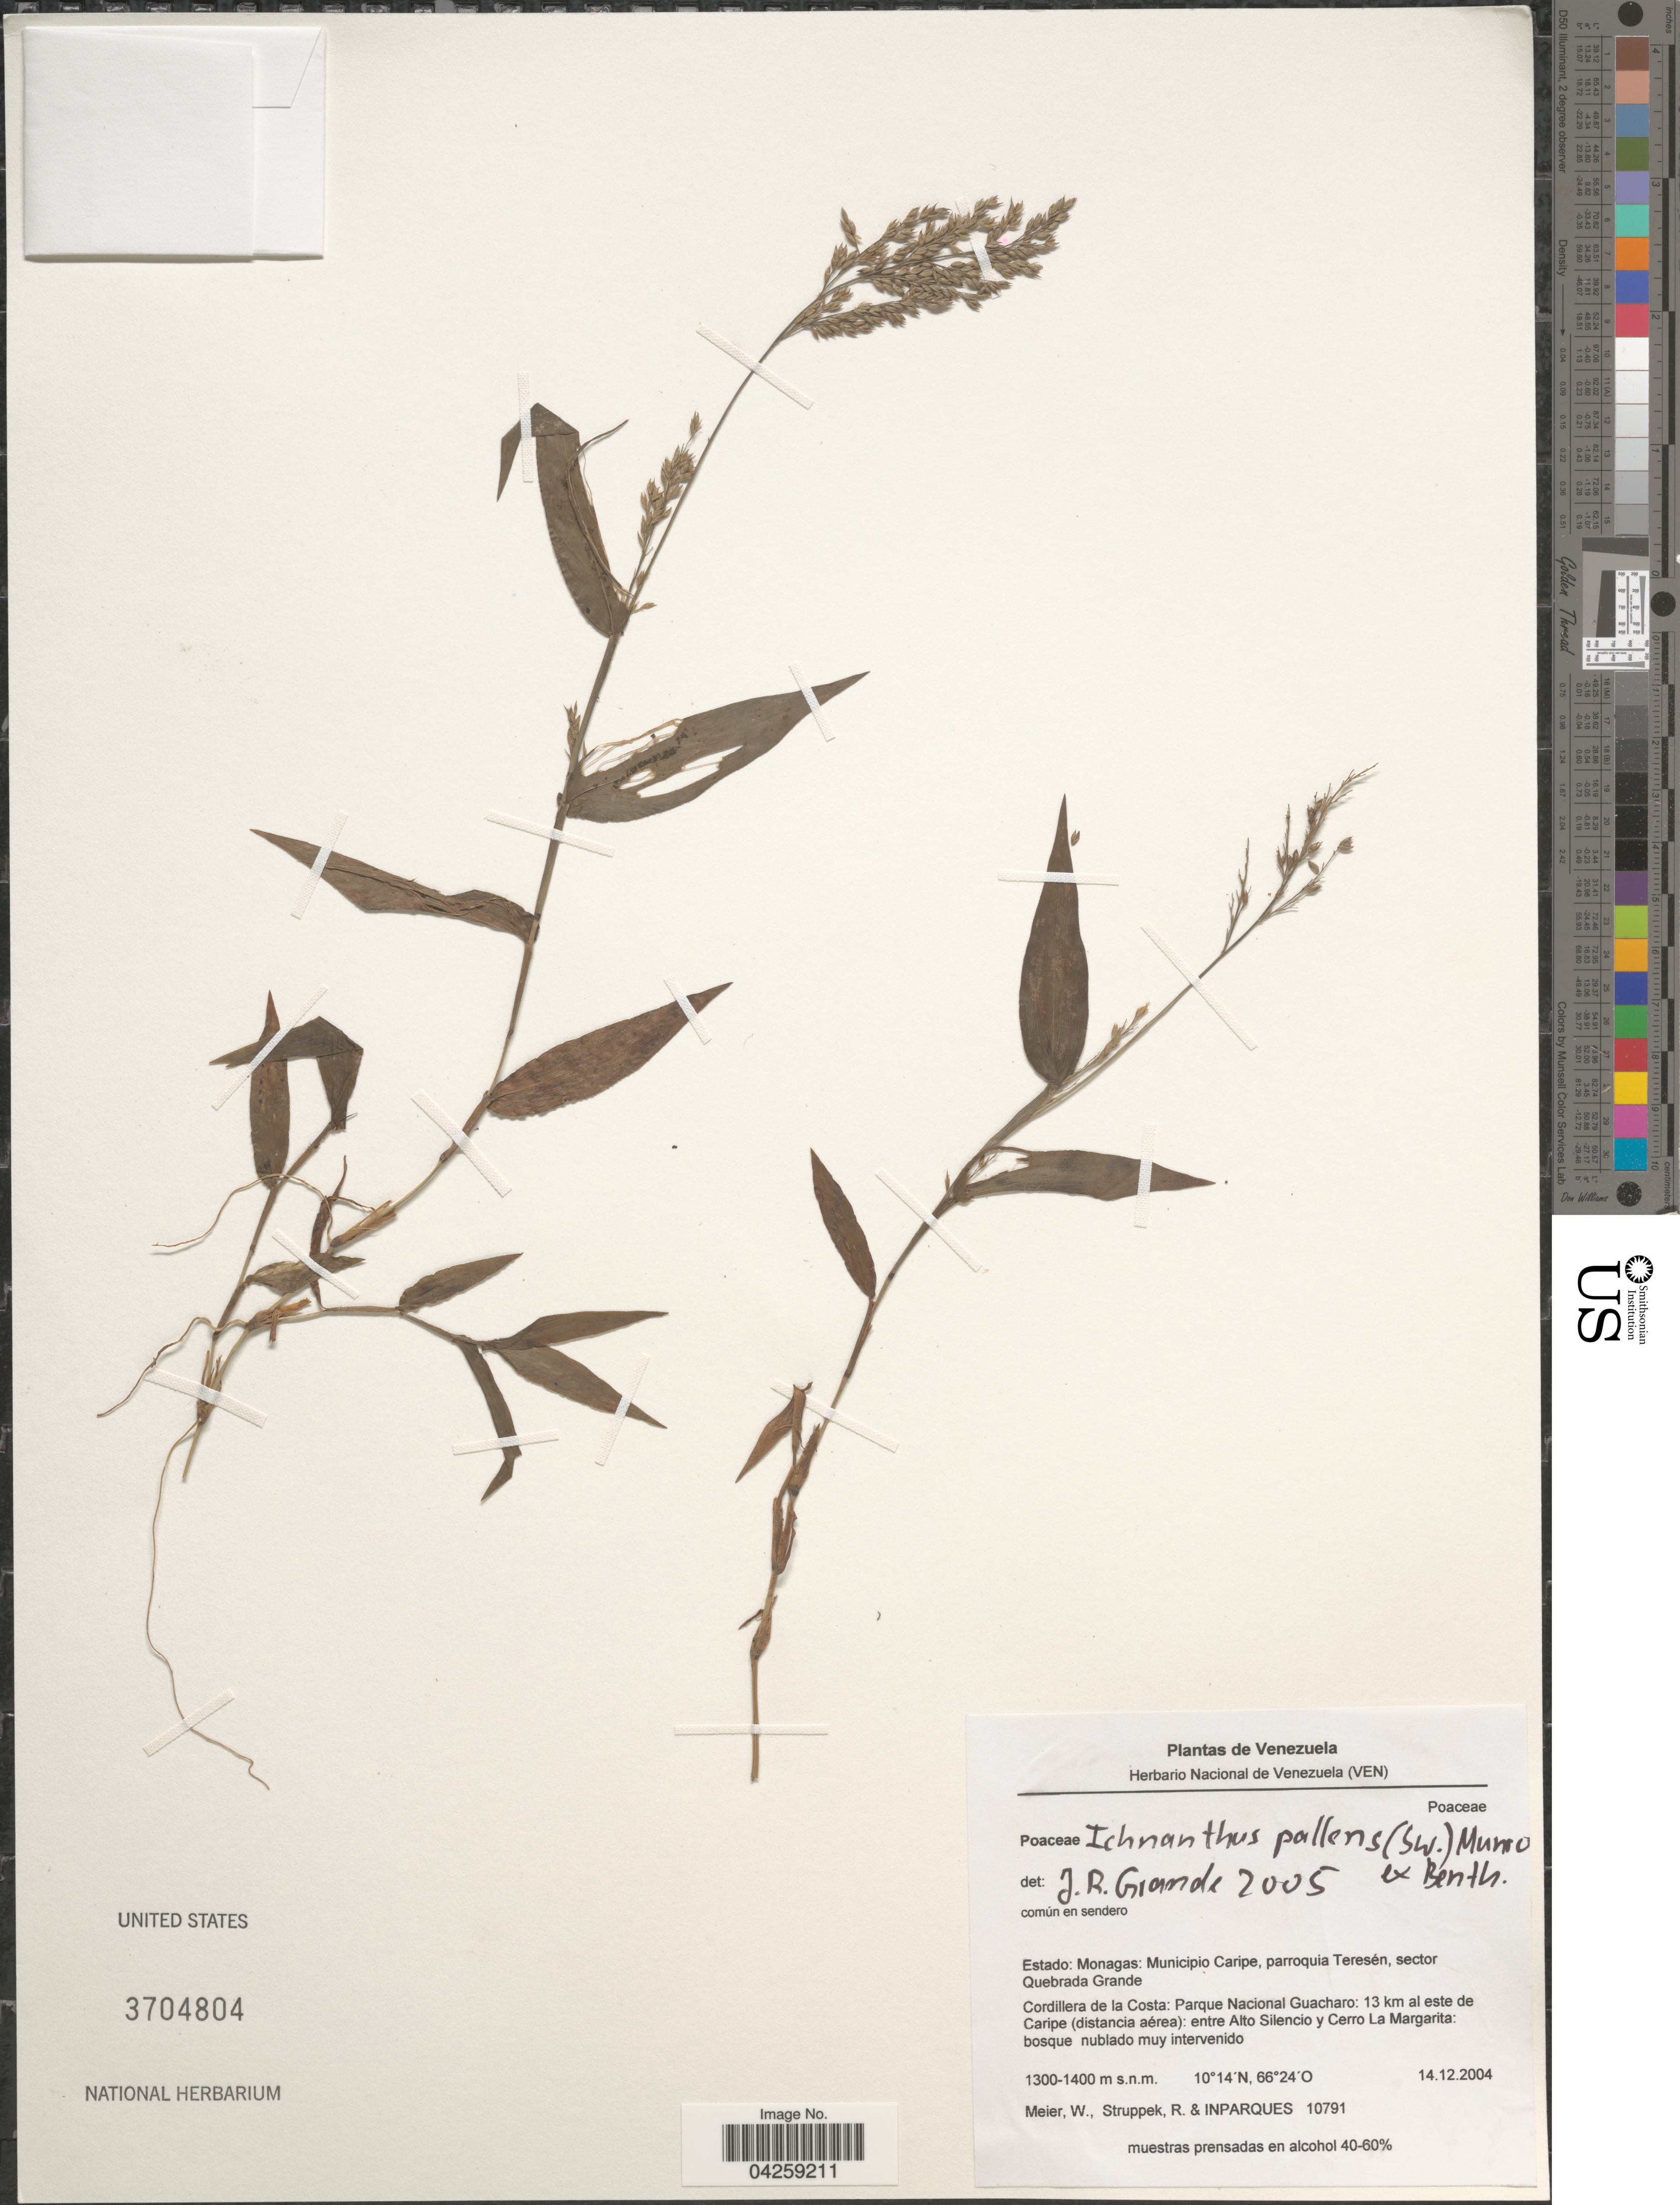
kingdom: Plantae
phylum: Tracheophyta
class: Liliopsida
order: Poales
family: Poaceae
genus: Ichnanthus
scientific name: Ichnanthus pallens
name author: (Sw.) Munro ex Benth.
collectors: W. Meier, R. Struppek & Inparques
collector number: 10791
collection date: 2004-12-14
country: Venezuela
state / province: Monagas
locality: Municipio Caripe, parroquía Teresén, sector Quebrada Grande. Cordillera de la Costa: Parque Nacional Guacharo: 13 km al este de Caripe (distancia aérea): entre Alto Silencio y Cerro La Margarita: bosque nublado muy intervenido.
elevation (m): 1300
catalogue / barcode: US 3704804